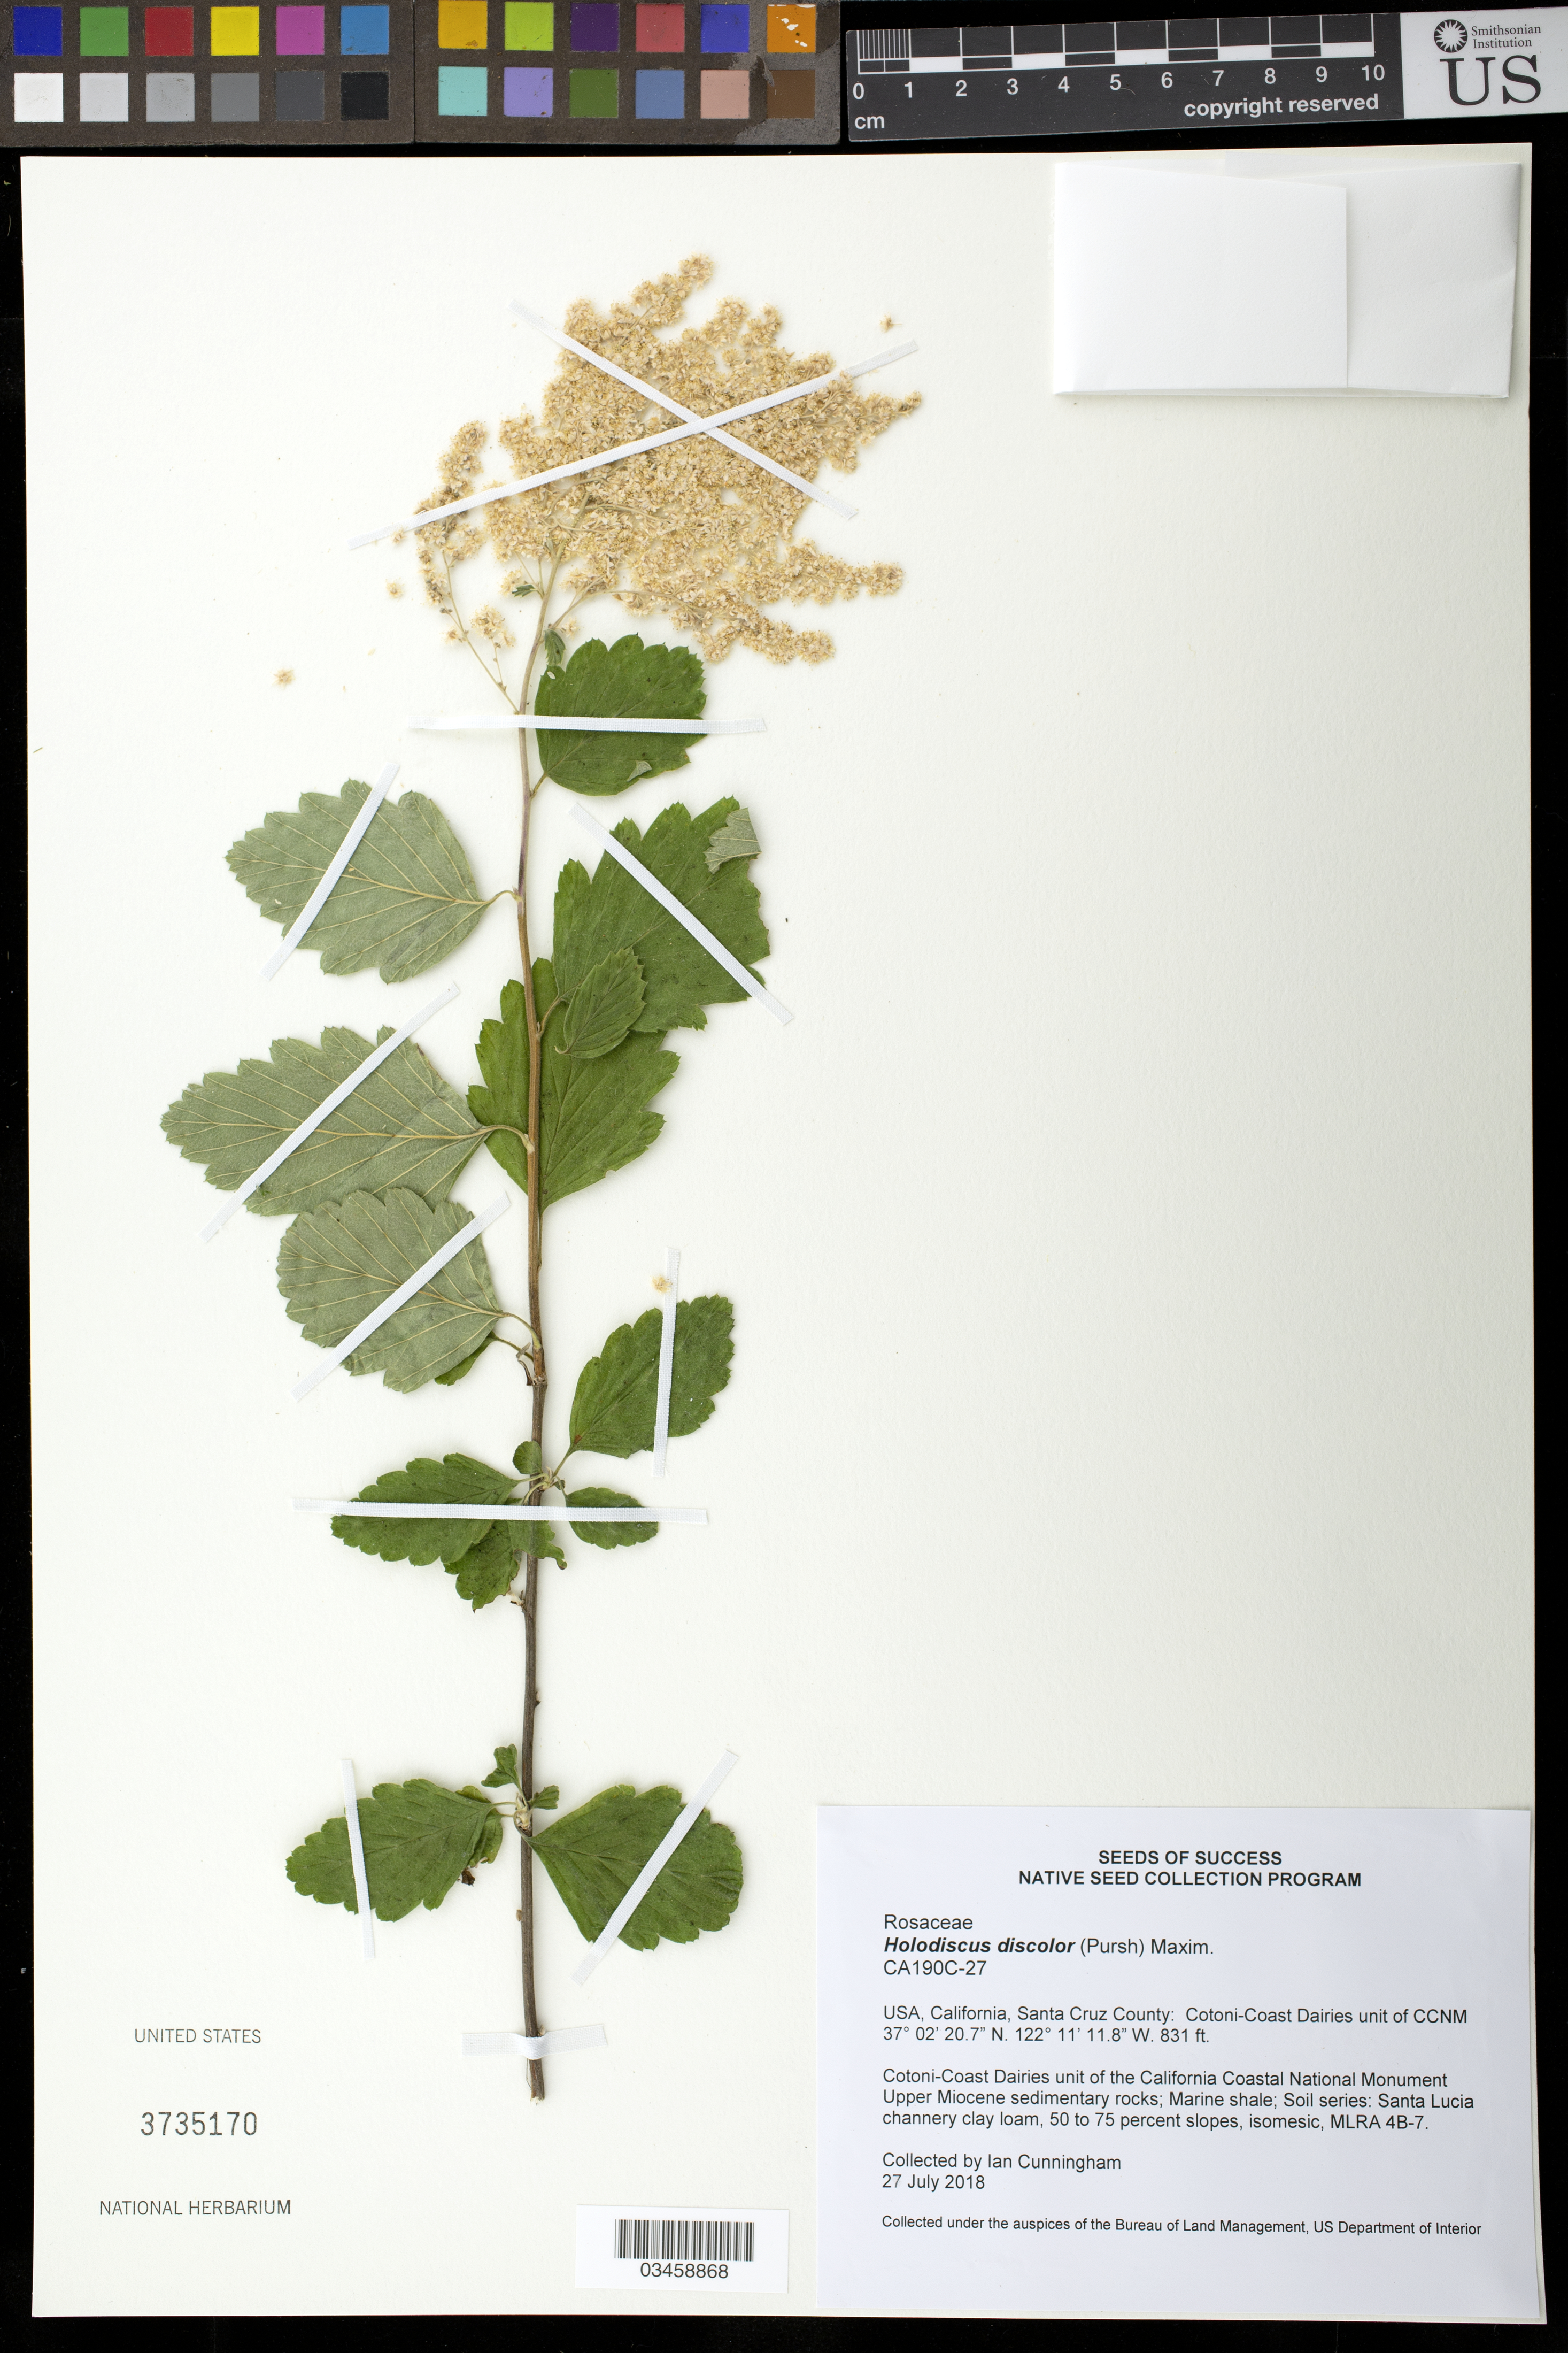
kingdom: Plantae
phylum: Tracheophyta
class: Magnoliopsida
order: Rosales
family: Rosaceae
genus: Holodiscus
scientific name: Holodiscus discolor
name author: (Pursh) Maxim.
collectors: I. Cunningham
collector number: CA190C-27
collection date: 2018-07-27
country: United States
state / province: California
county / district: Santa Cruz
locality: Cotoni-Coast Dairies unit of the California Coastal National Monument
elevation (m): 253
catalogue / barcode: US 3735166